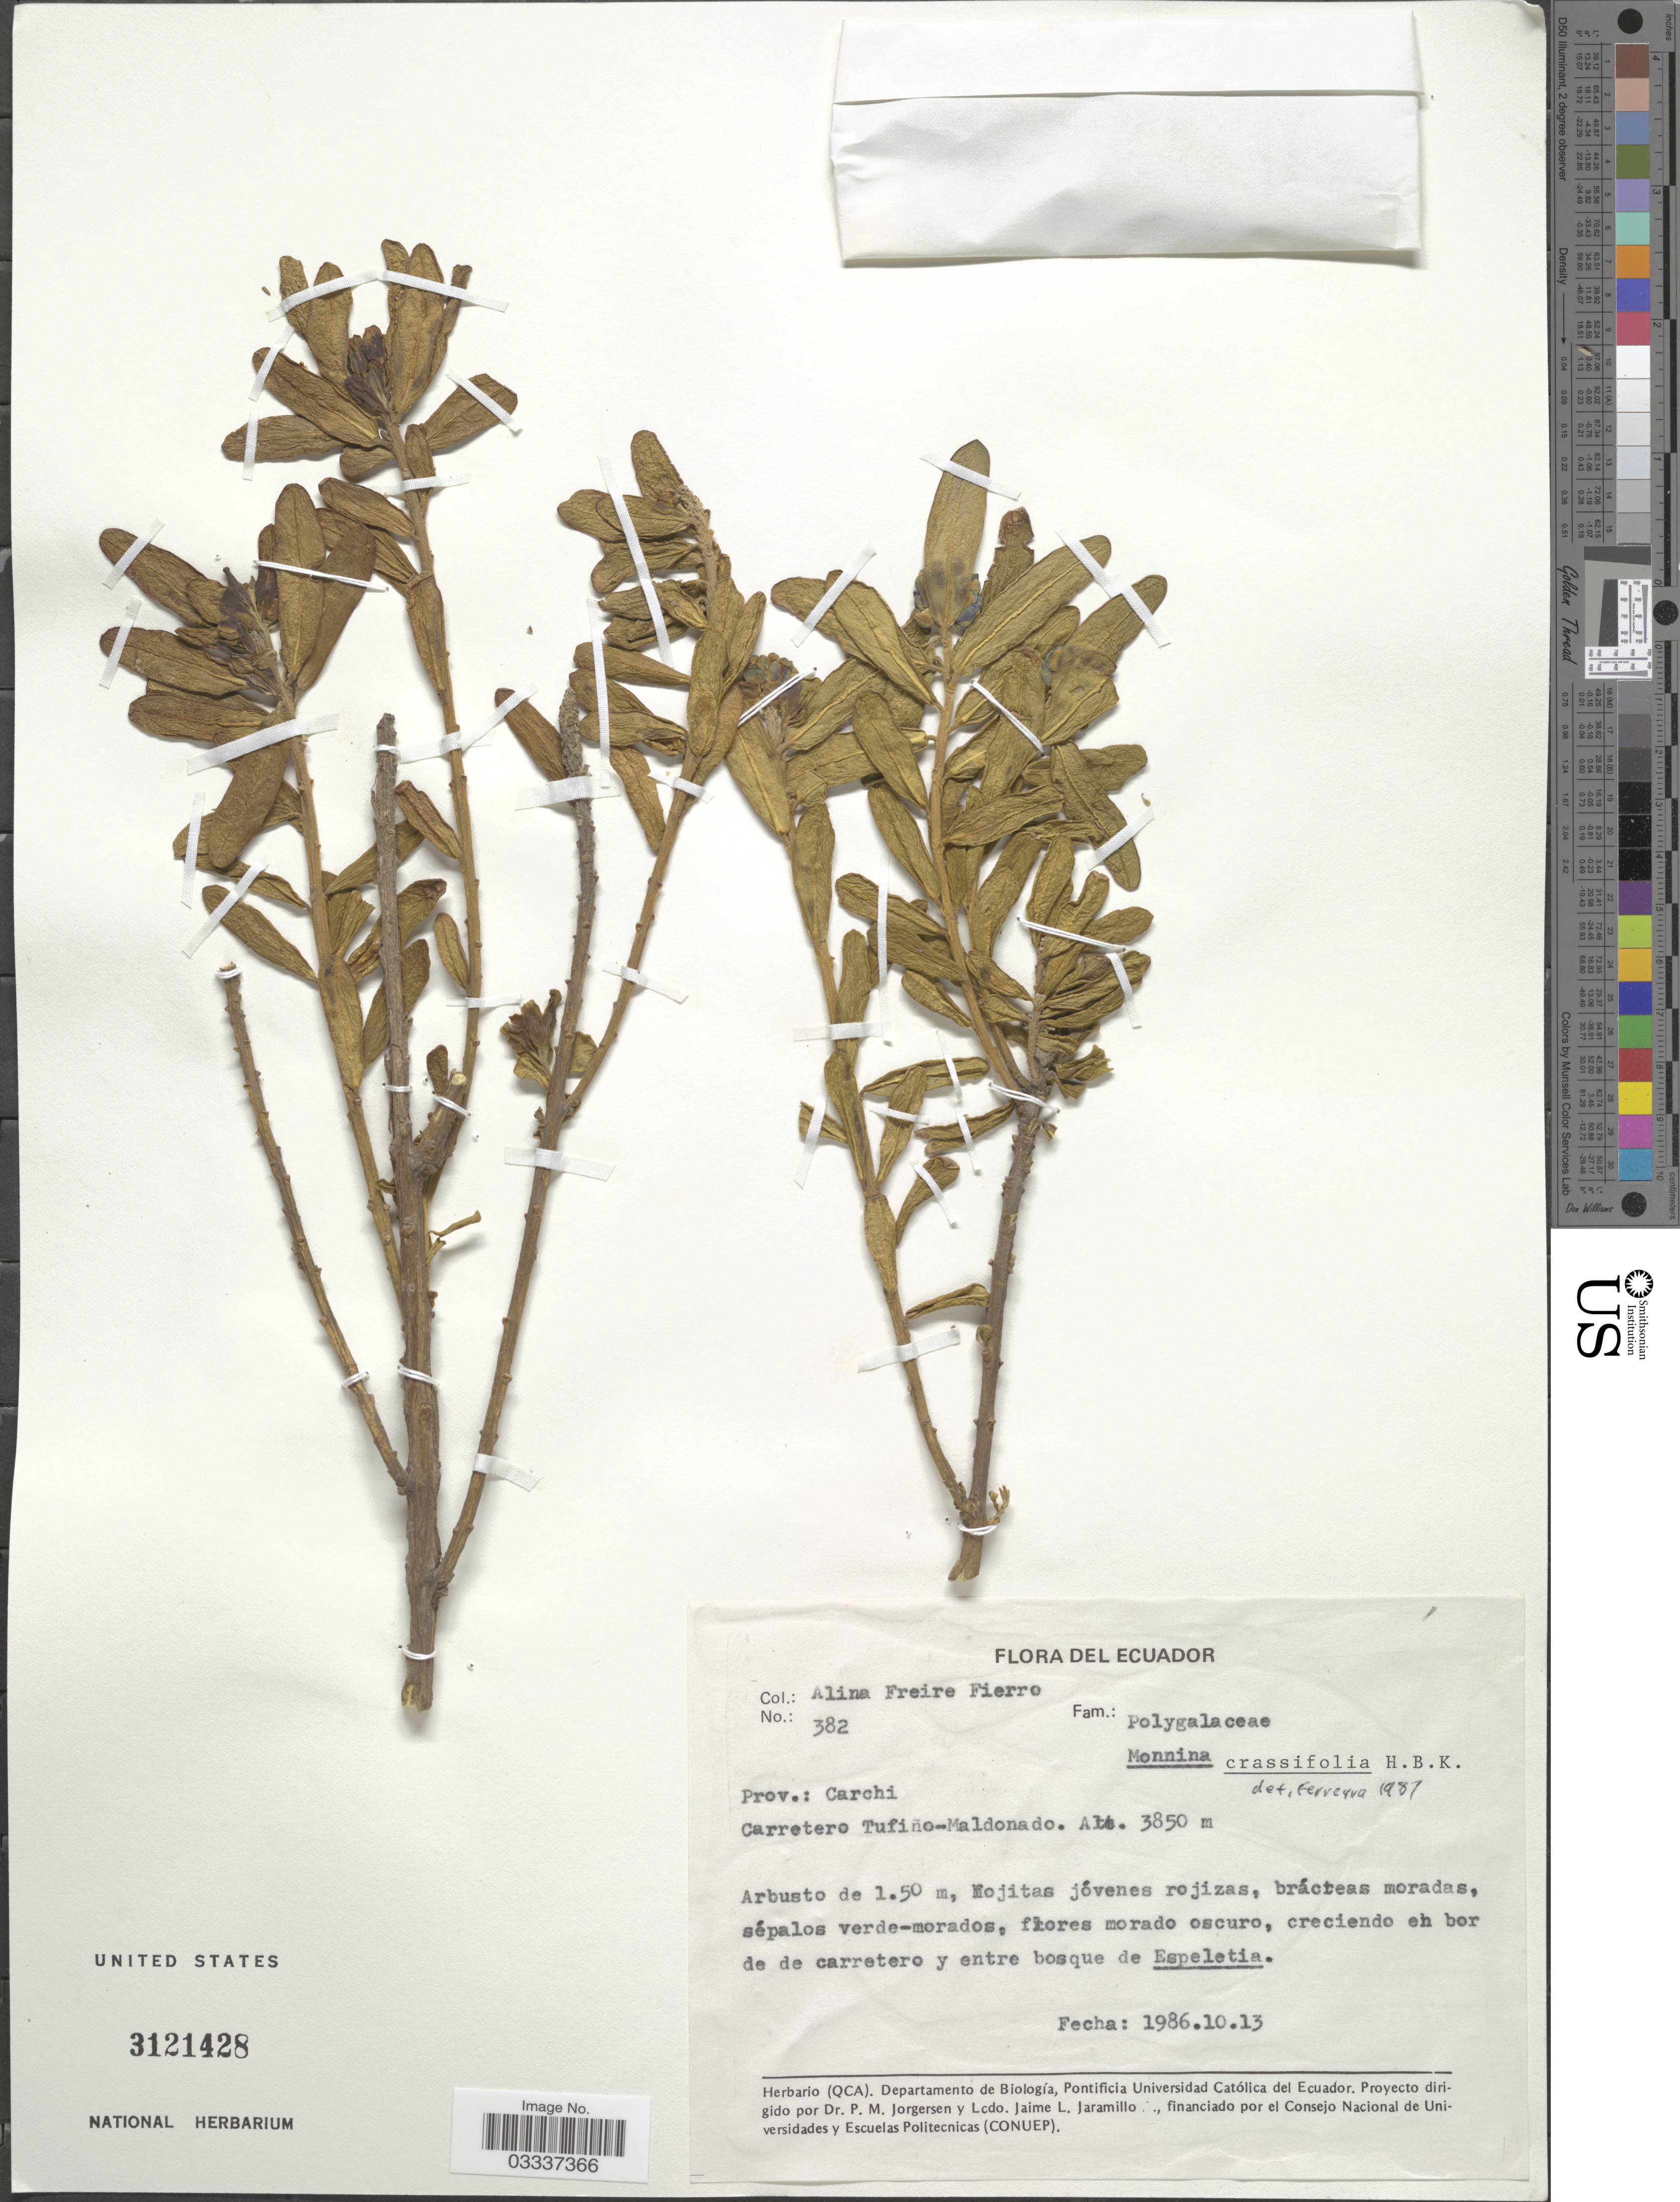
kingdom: Plantae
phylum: Tracheophyta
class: Magnoliopsida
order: Fabales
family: Polygalaceae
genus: Monnina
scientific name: Monnina crassifolia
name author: (Bonpl.) Kunth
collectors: A. Freire-Fierro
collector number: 382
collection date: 1986-10-13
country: Ecuador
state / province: Carchi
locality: Carretero Tufiño-Maldonado.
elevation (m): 3850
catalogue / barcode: US 3121428